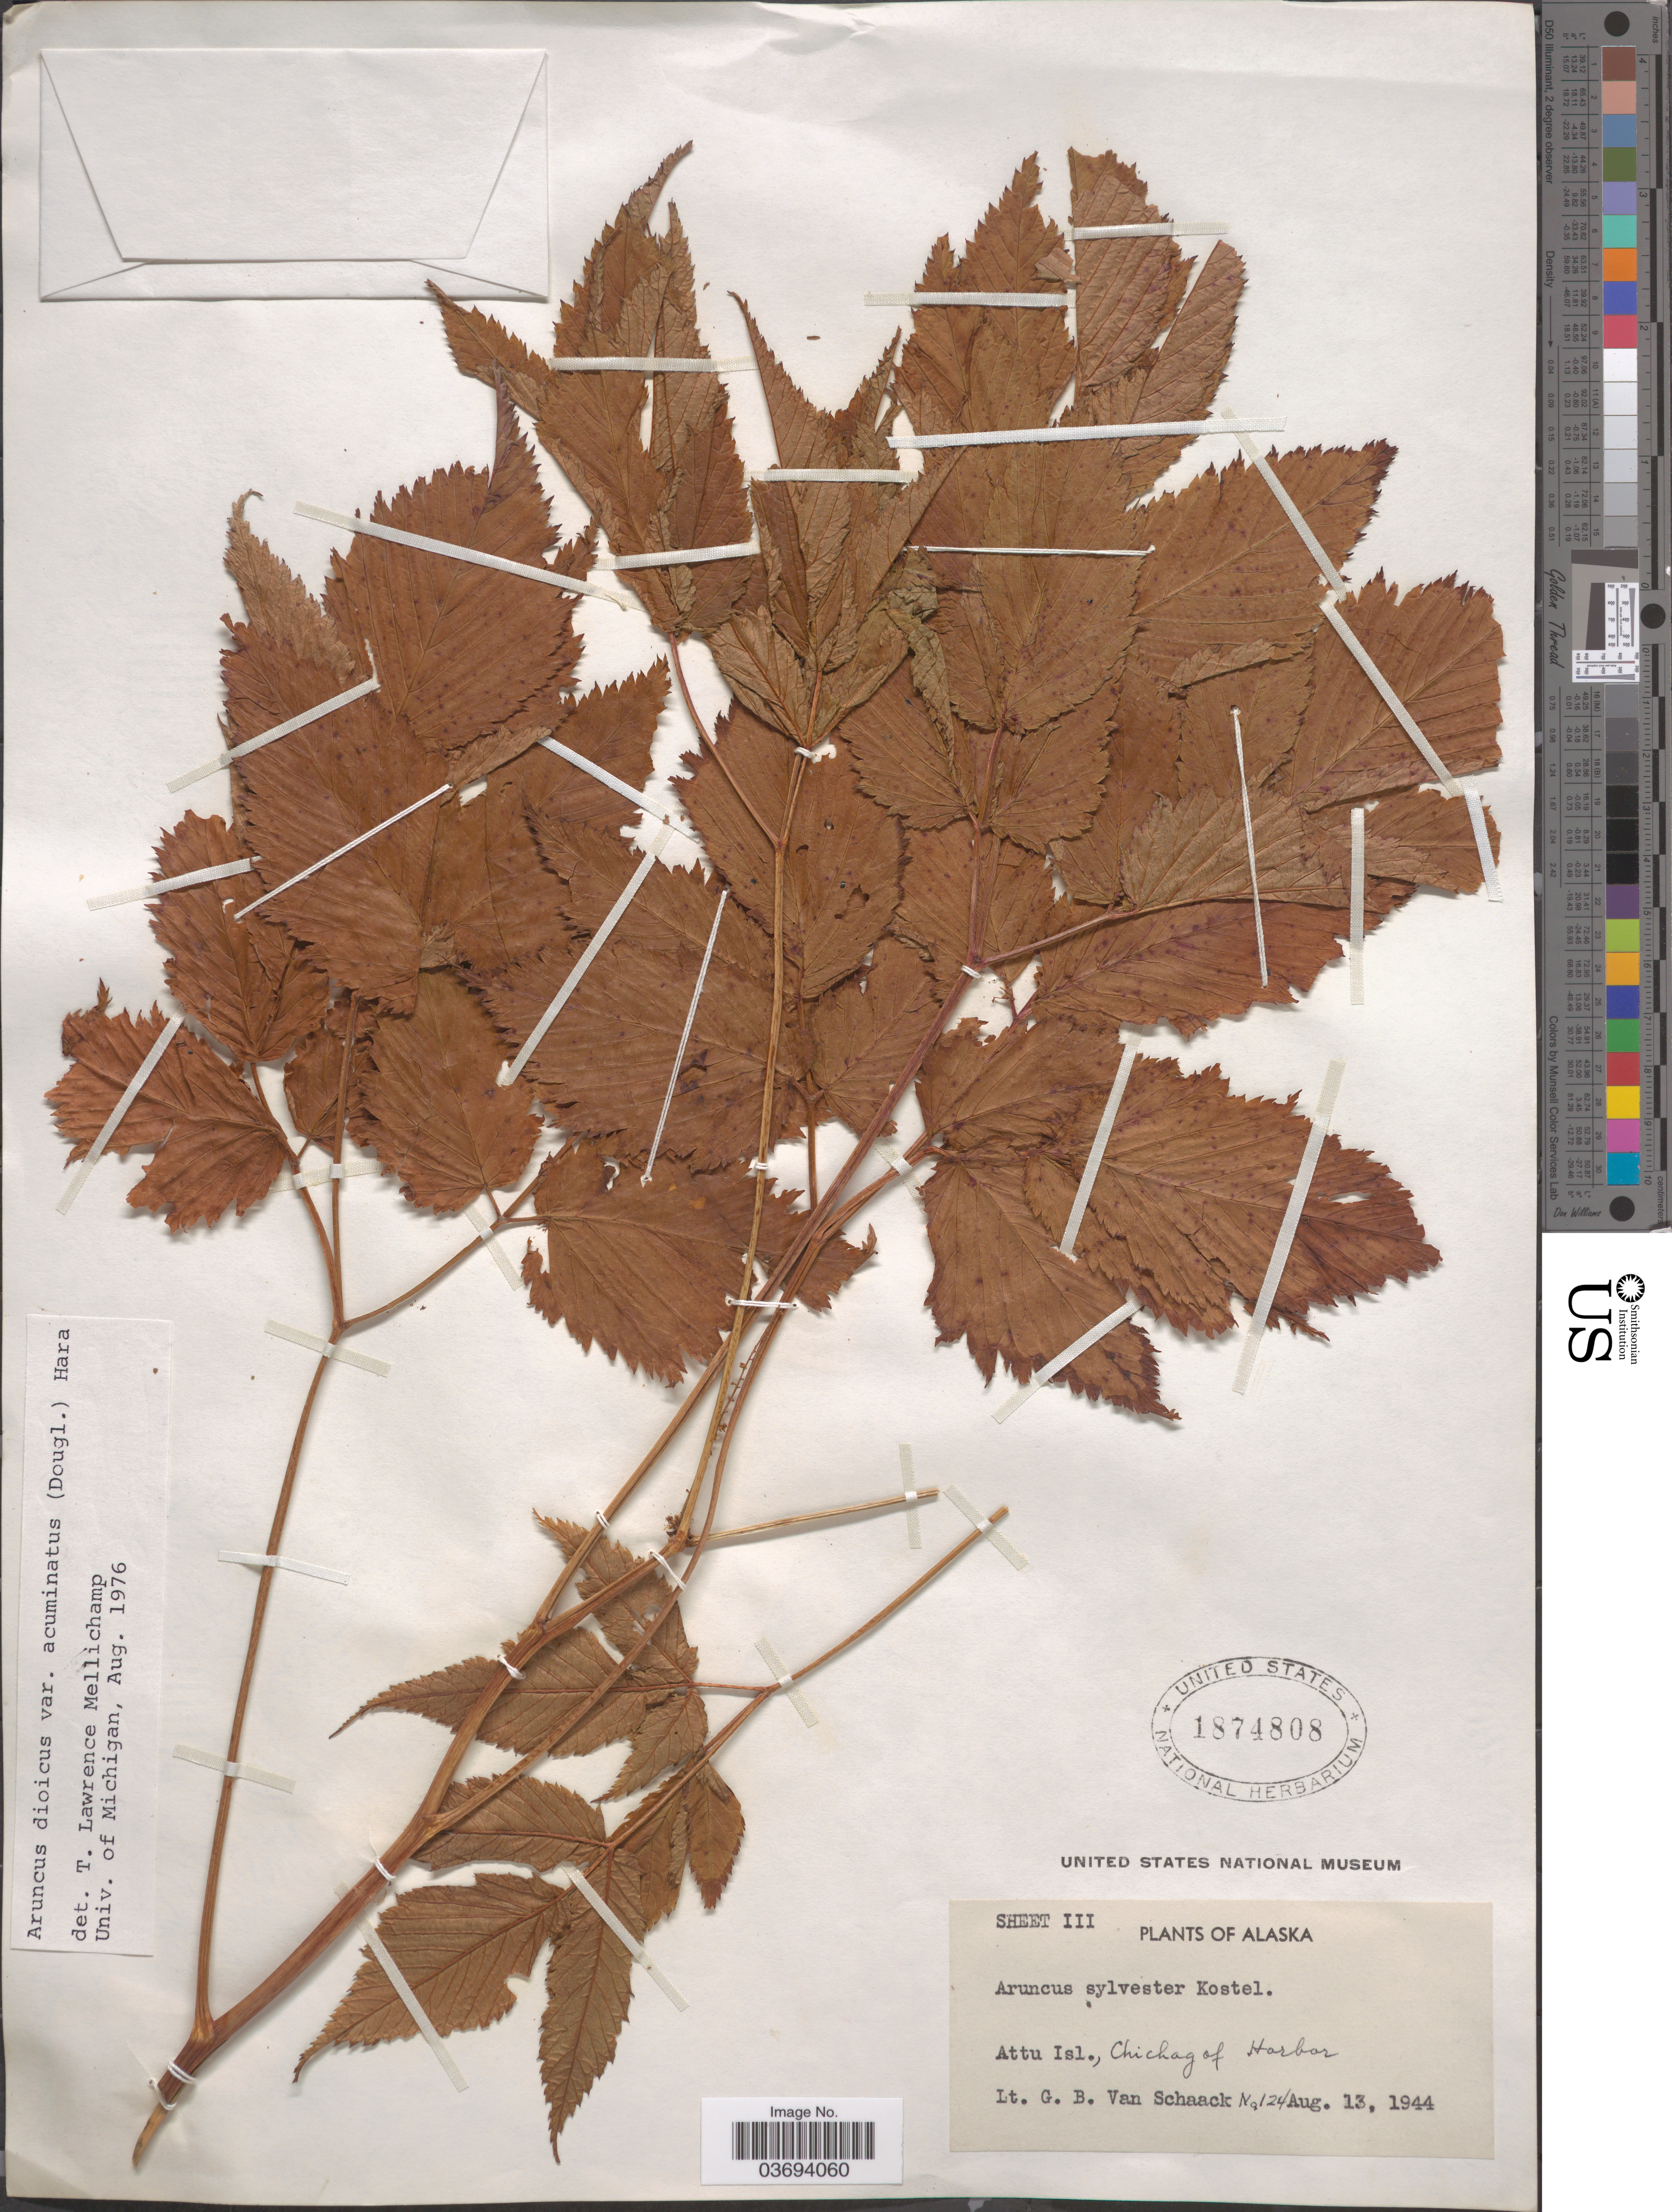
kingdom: Plantae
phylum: Tracheophyta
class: Magnoliopsida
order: Rosales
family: Rosaceae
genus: Aruncus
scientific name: Aruncus dioicus var. acuminatus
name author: (Rydb.) H. Hara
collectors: G. Van Schaack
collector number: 124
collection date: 1944-08-13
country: United States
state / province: Alaska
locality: Attu Isl., Chichag of Harbor.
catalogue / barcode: US 1874808